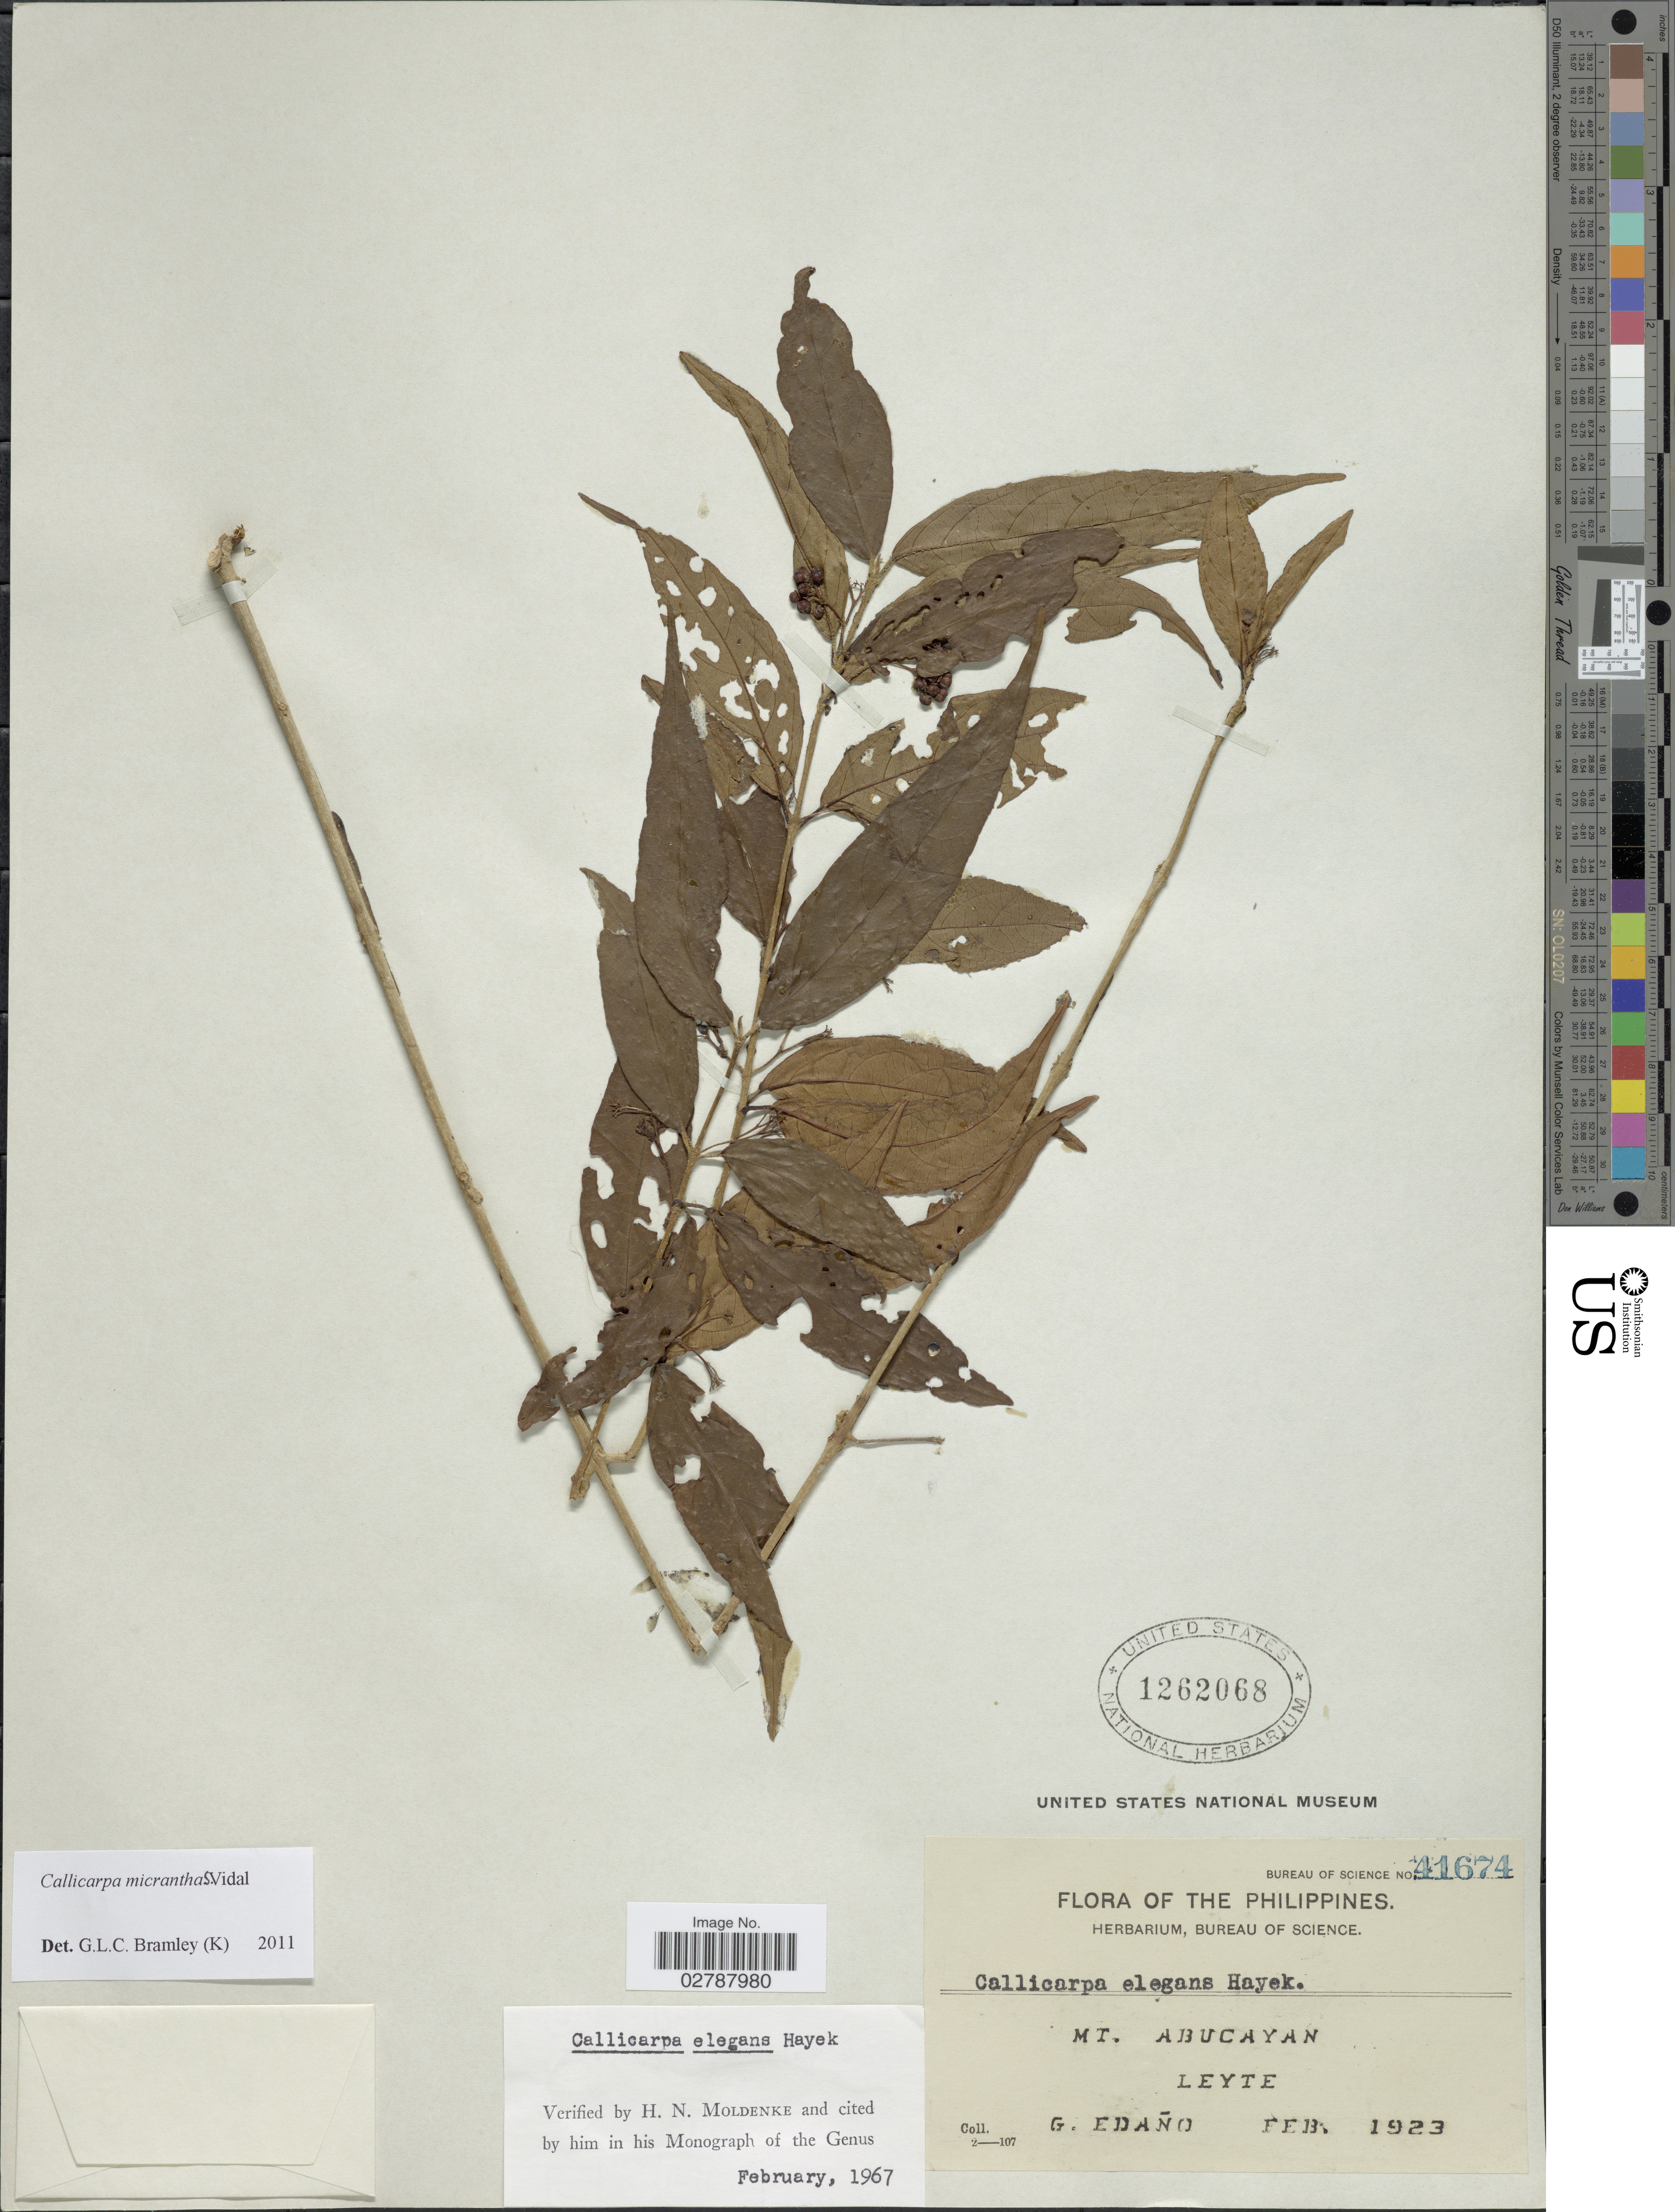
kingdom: Plantae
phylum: Tracheophyta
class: Magnoliopsida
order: Lamiales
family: Lamiaceae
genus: Callicarpa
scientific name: Callicarpa micrantha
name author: Vidal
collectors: G. Edaño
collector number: Bureau of Science41674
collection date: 1923-02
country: Philippines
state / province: Eastern Visayas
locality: Mt. Abucayan, Leyte.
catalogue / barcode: US 1262068